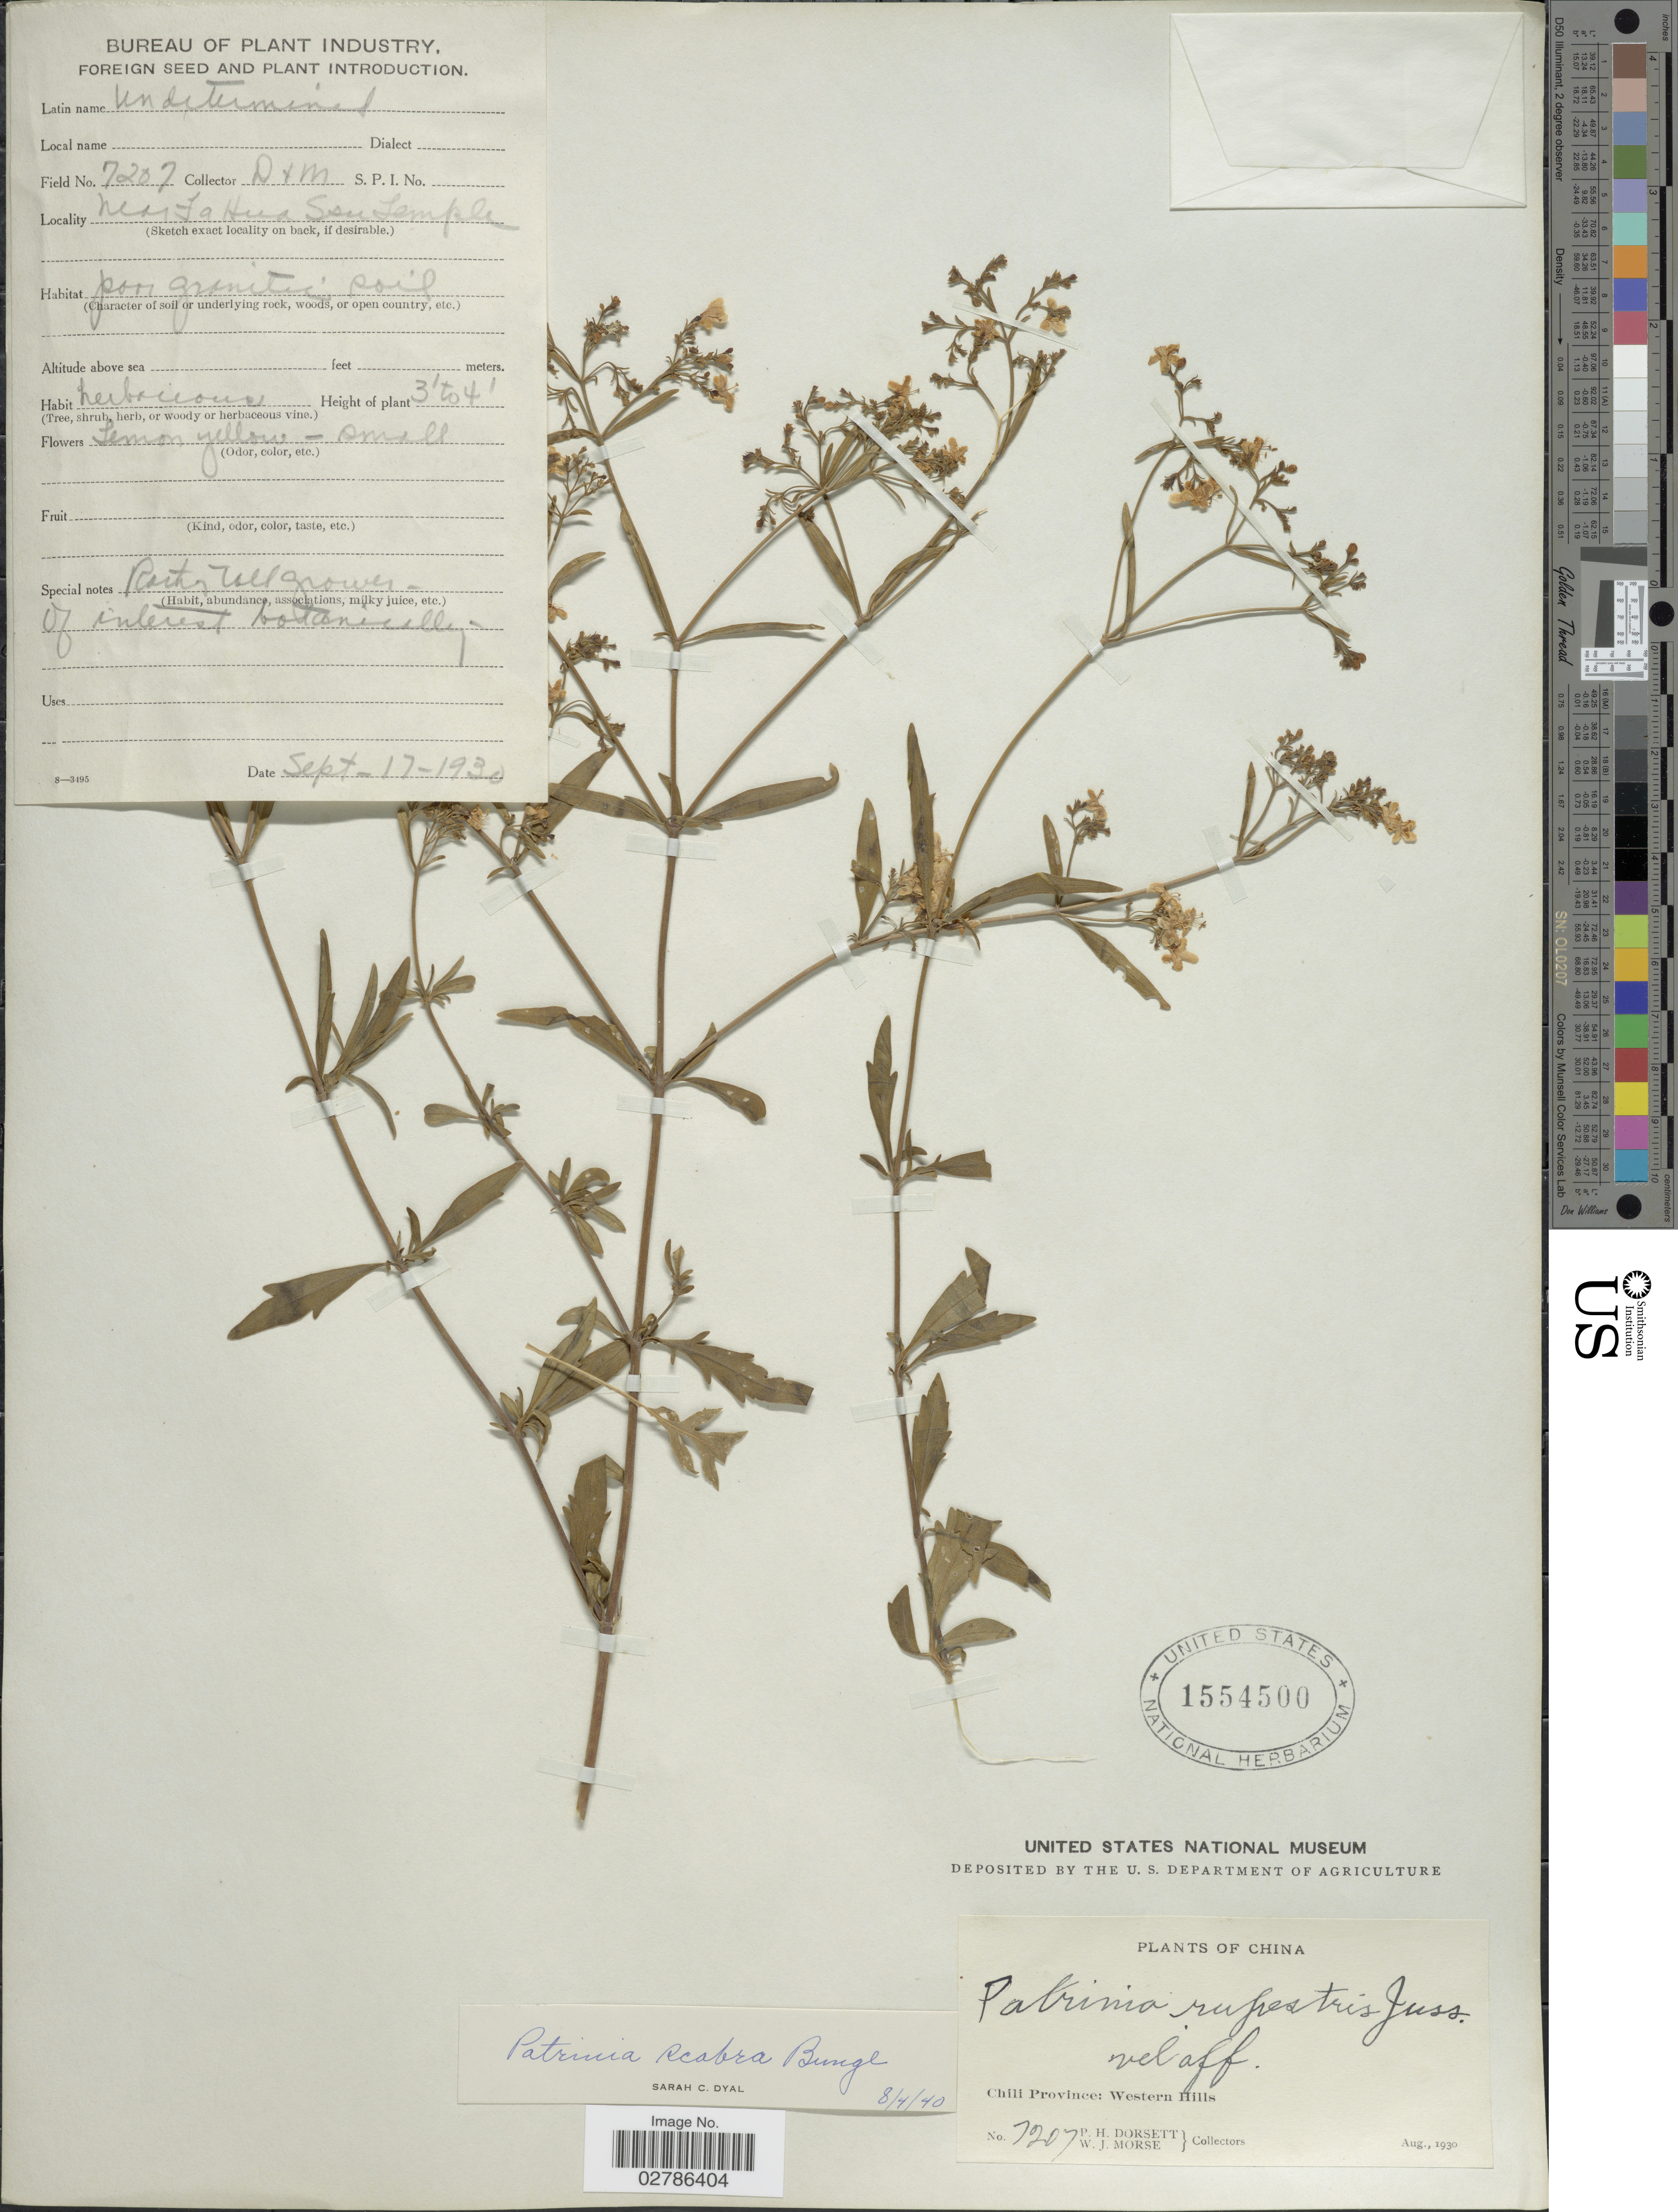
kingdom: Plantae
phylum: Tracheophyta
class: Magnoliopsida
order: Dipsacales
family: Caprifoliaceae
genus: Patrinia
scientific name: Patrinia scabra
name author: Bunge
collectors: P. H. Dorsett & W. J. Morse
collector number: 7207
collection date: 1930-08-17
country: China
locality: Near Fa Hua Ssu Temple, Chili Province, Western Hills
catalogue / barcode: US 1554500